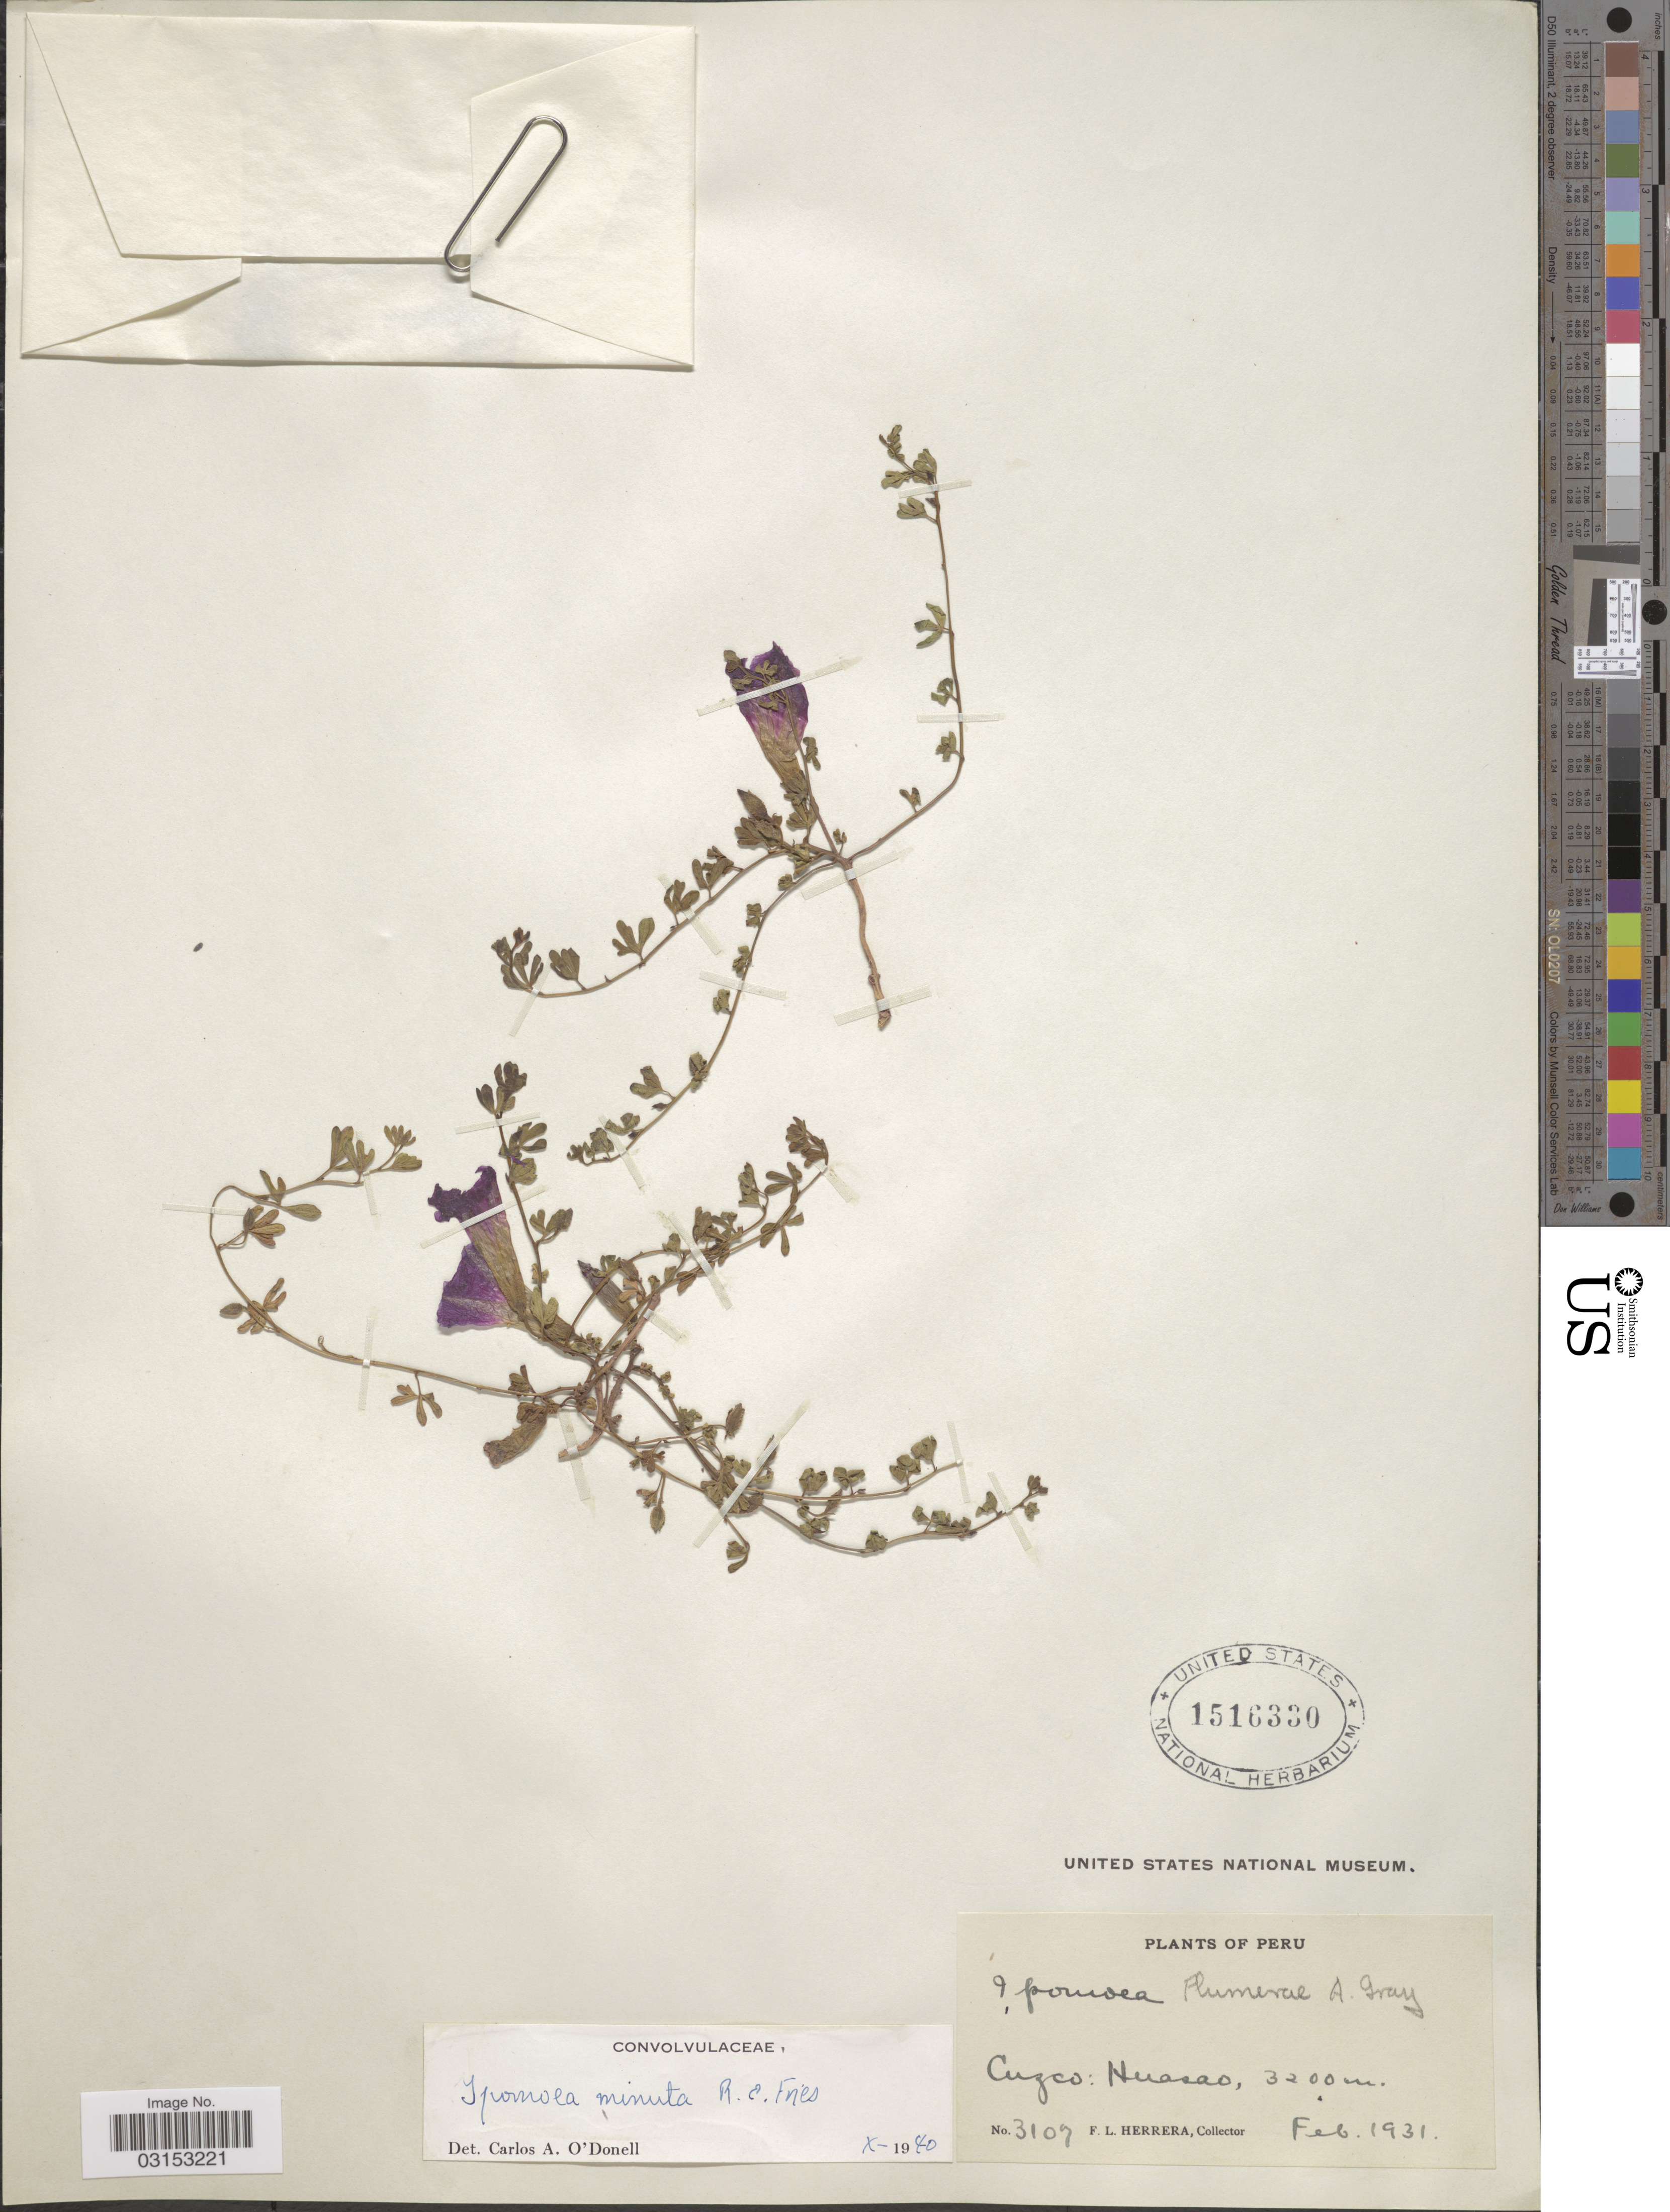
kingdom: Plantae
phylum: Tracheophyta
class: Magnoliopsida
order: Solanales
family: Convolvulaceae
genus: Ipomoea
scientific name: Ipomoea plummerae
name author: A. Gray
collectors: F. L. Herrera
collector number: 3107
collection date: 1931-02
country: Peru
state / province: Cusco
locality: Cuzco: Huasao.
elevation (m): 3200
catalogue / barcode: US 1516330